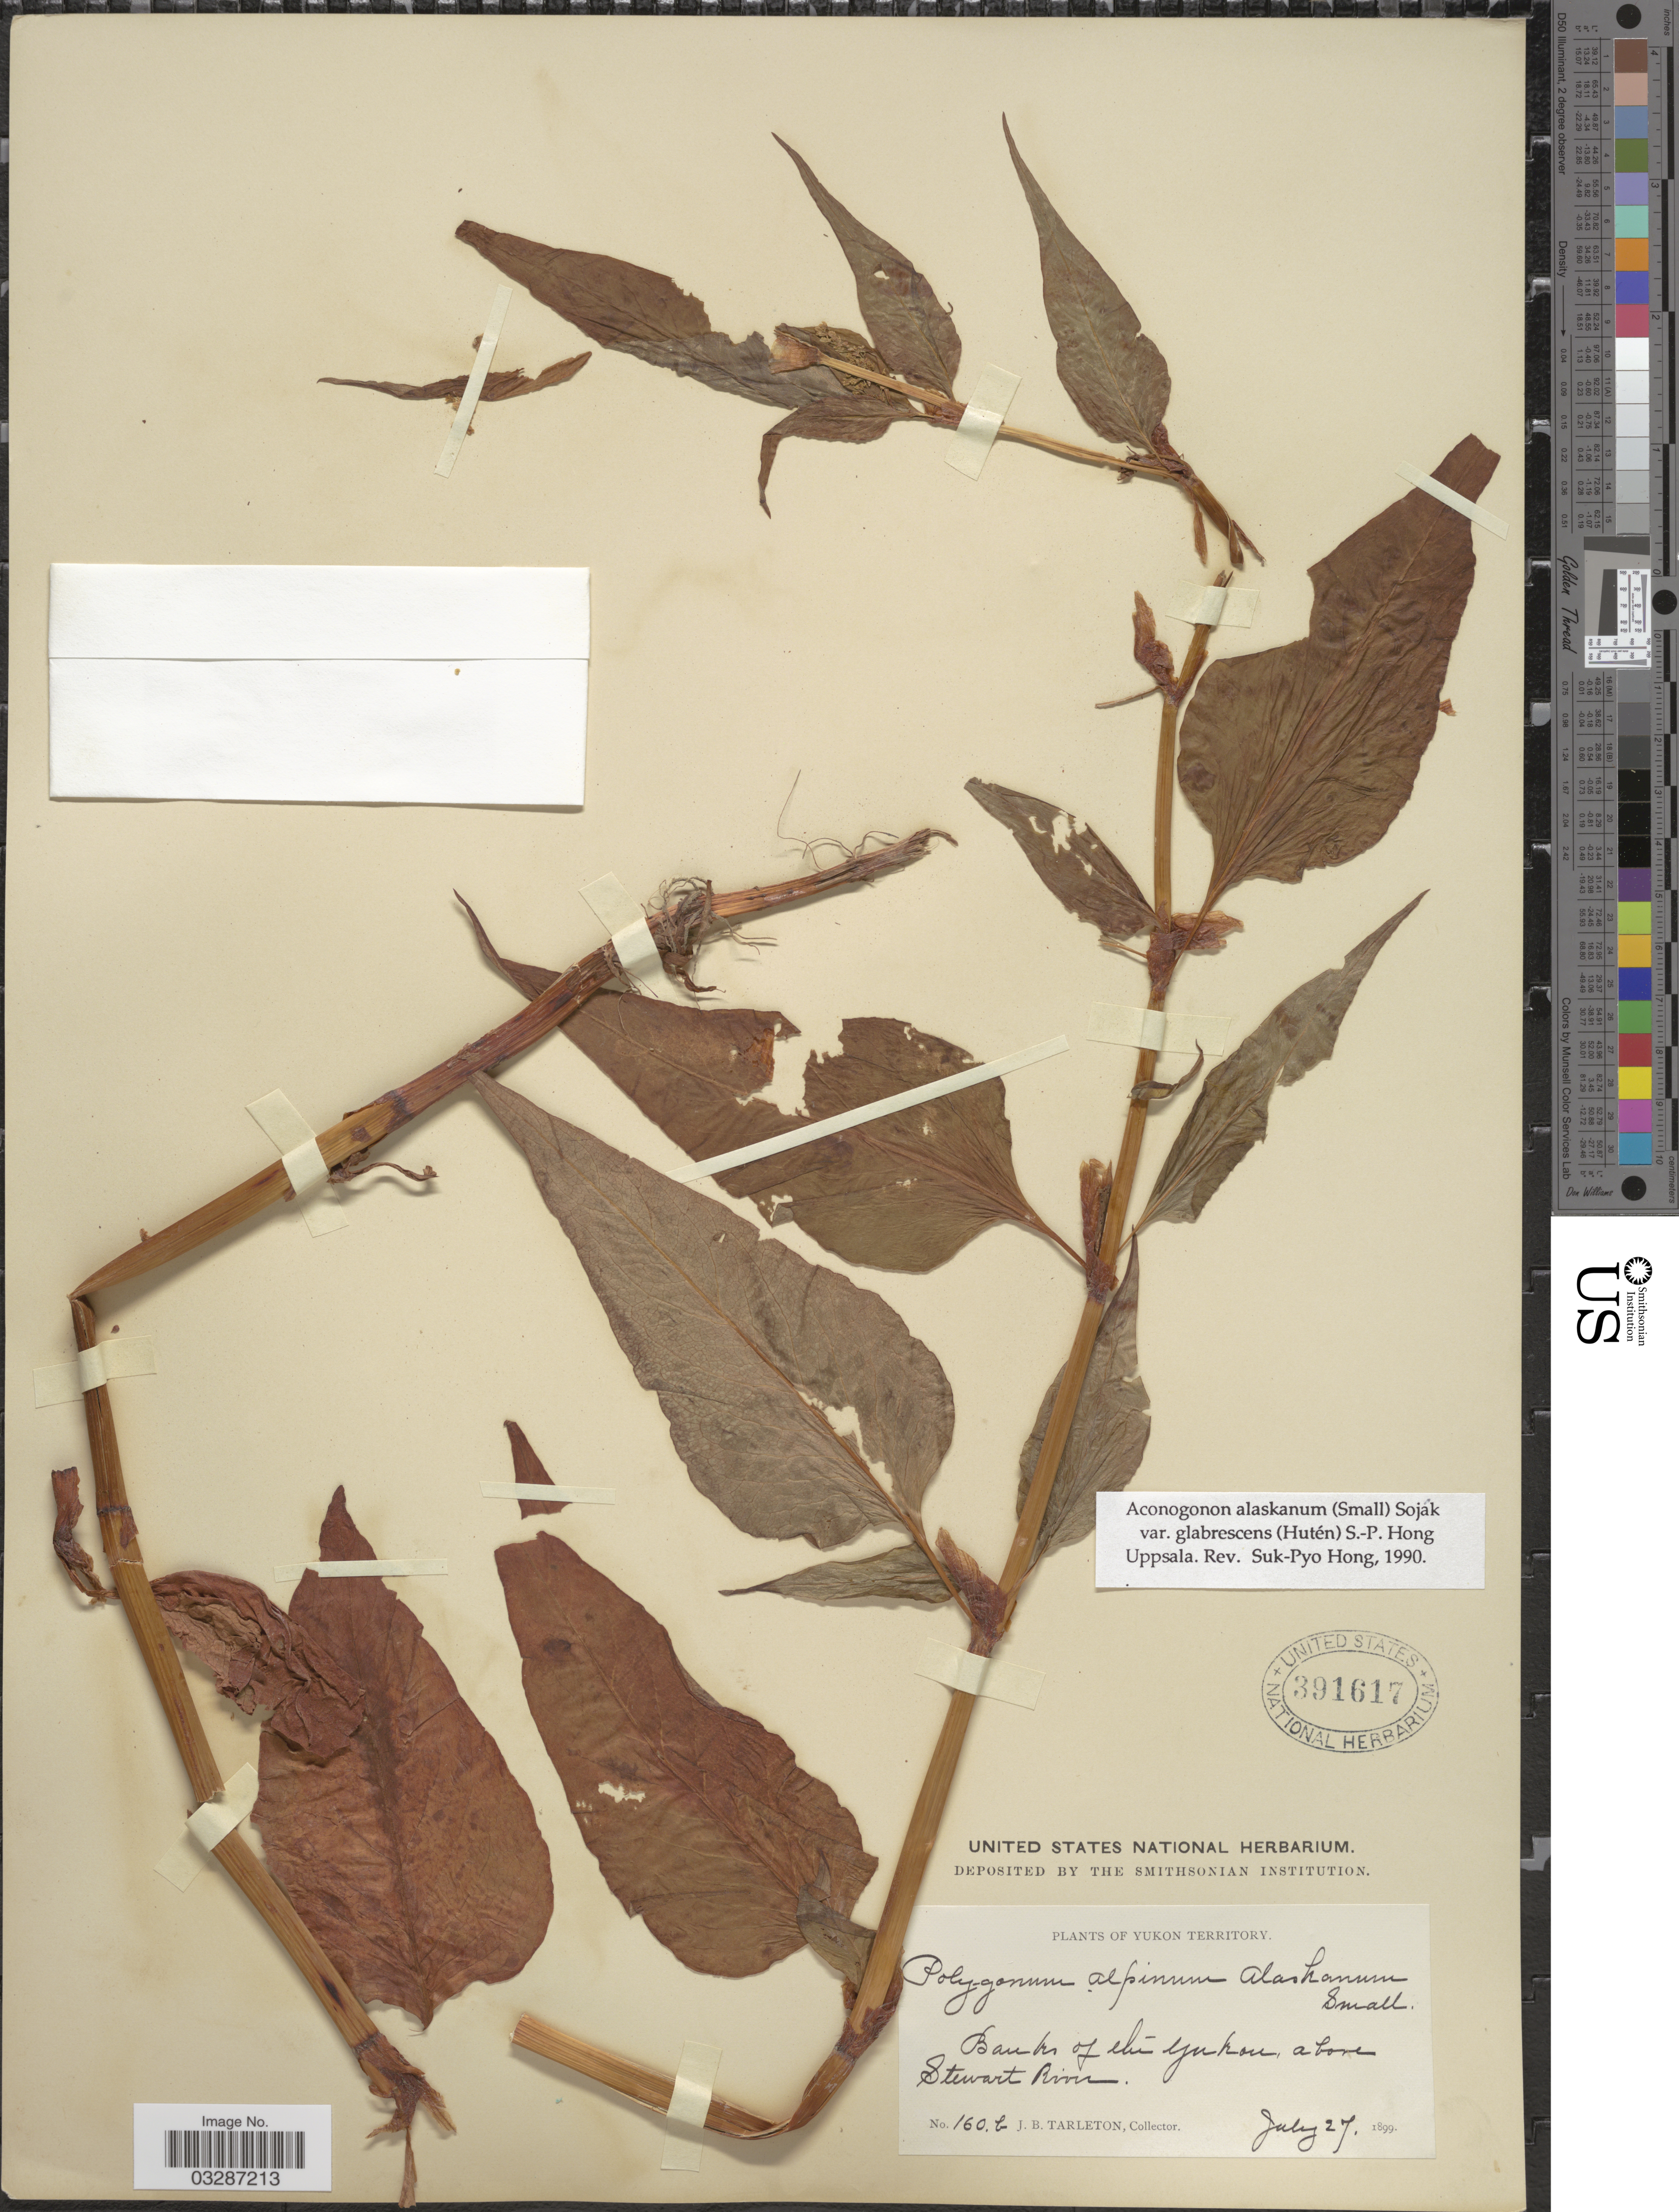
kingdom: Plantae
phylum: Tracheophyta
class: Magnoliopsida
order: Caryophyllales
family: Polygonaceae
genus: Koenigia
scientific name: Koenigia alaskana var. glabrescens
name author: (Hultén) T.M. Schust. & Reveal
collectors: J. Tarleton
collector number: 160b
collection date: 1899-07-27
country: Canada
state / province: Yukon Territory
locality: Banks of the Yukon, above Stewart River.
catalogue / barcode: US 391617